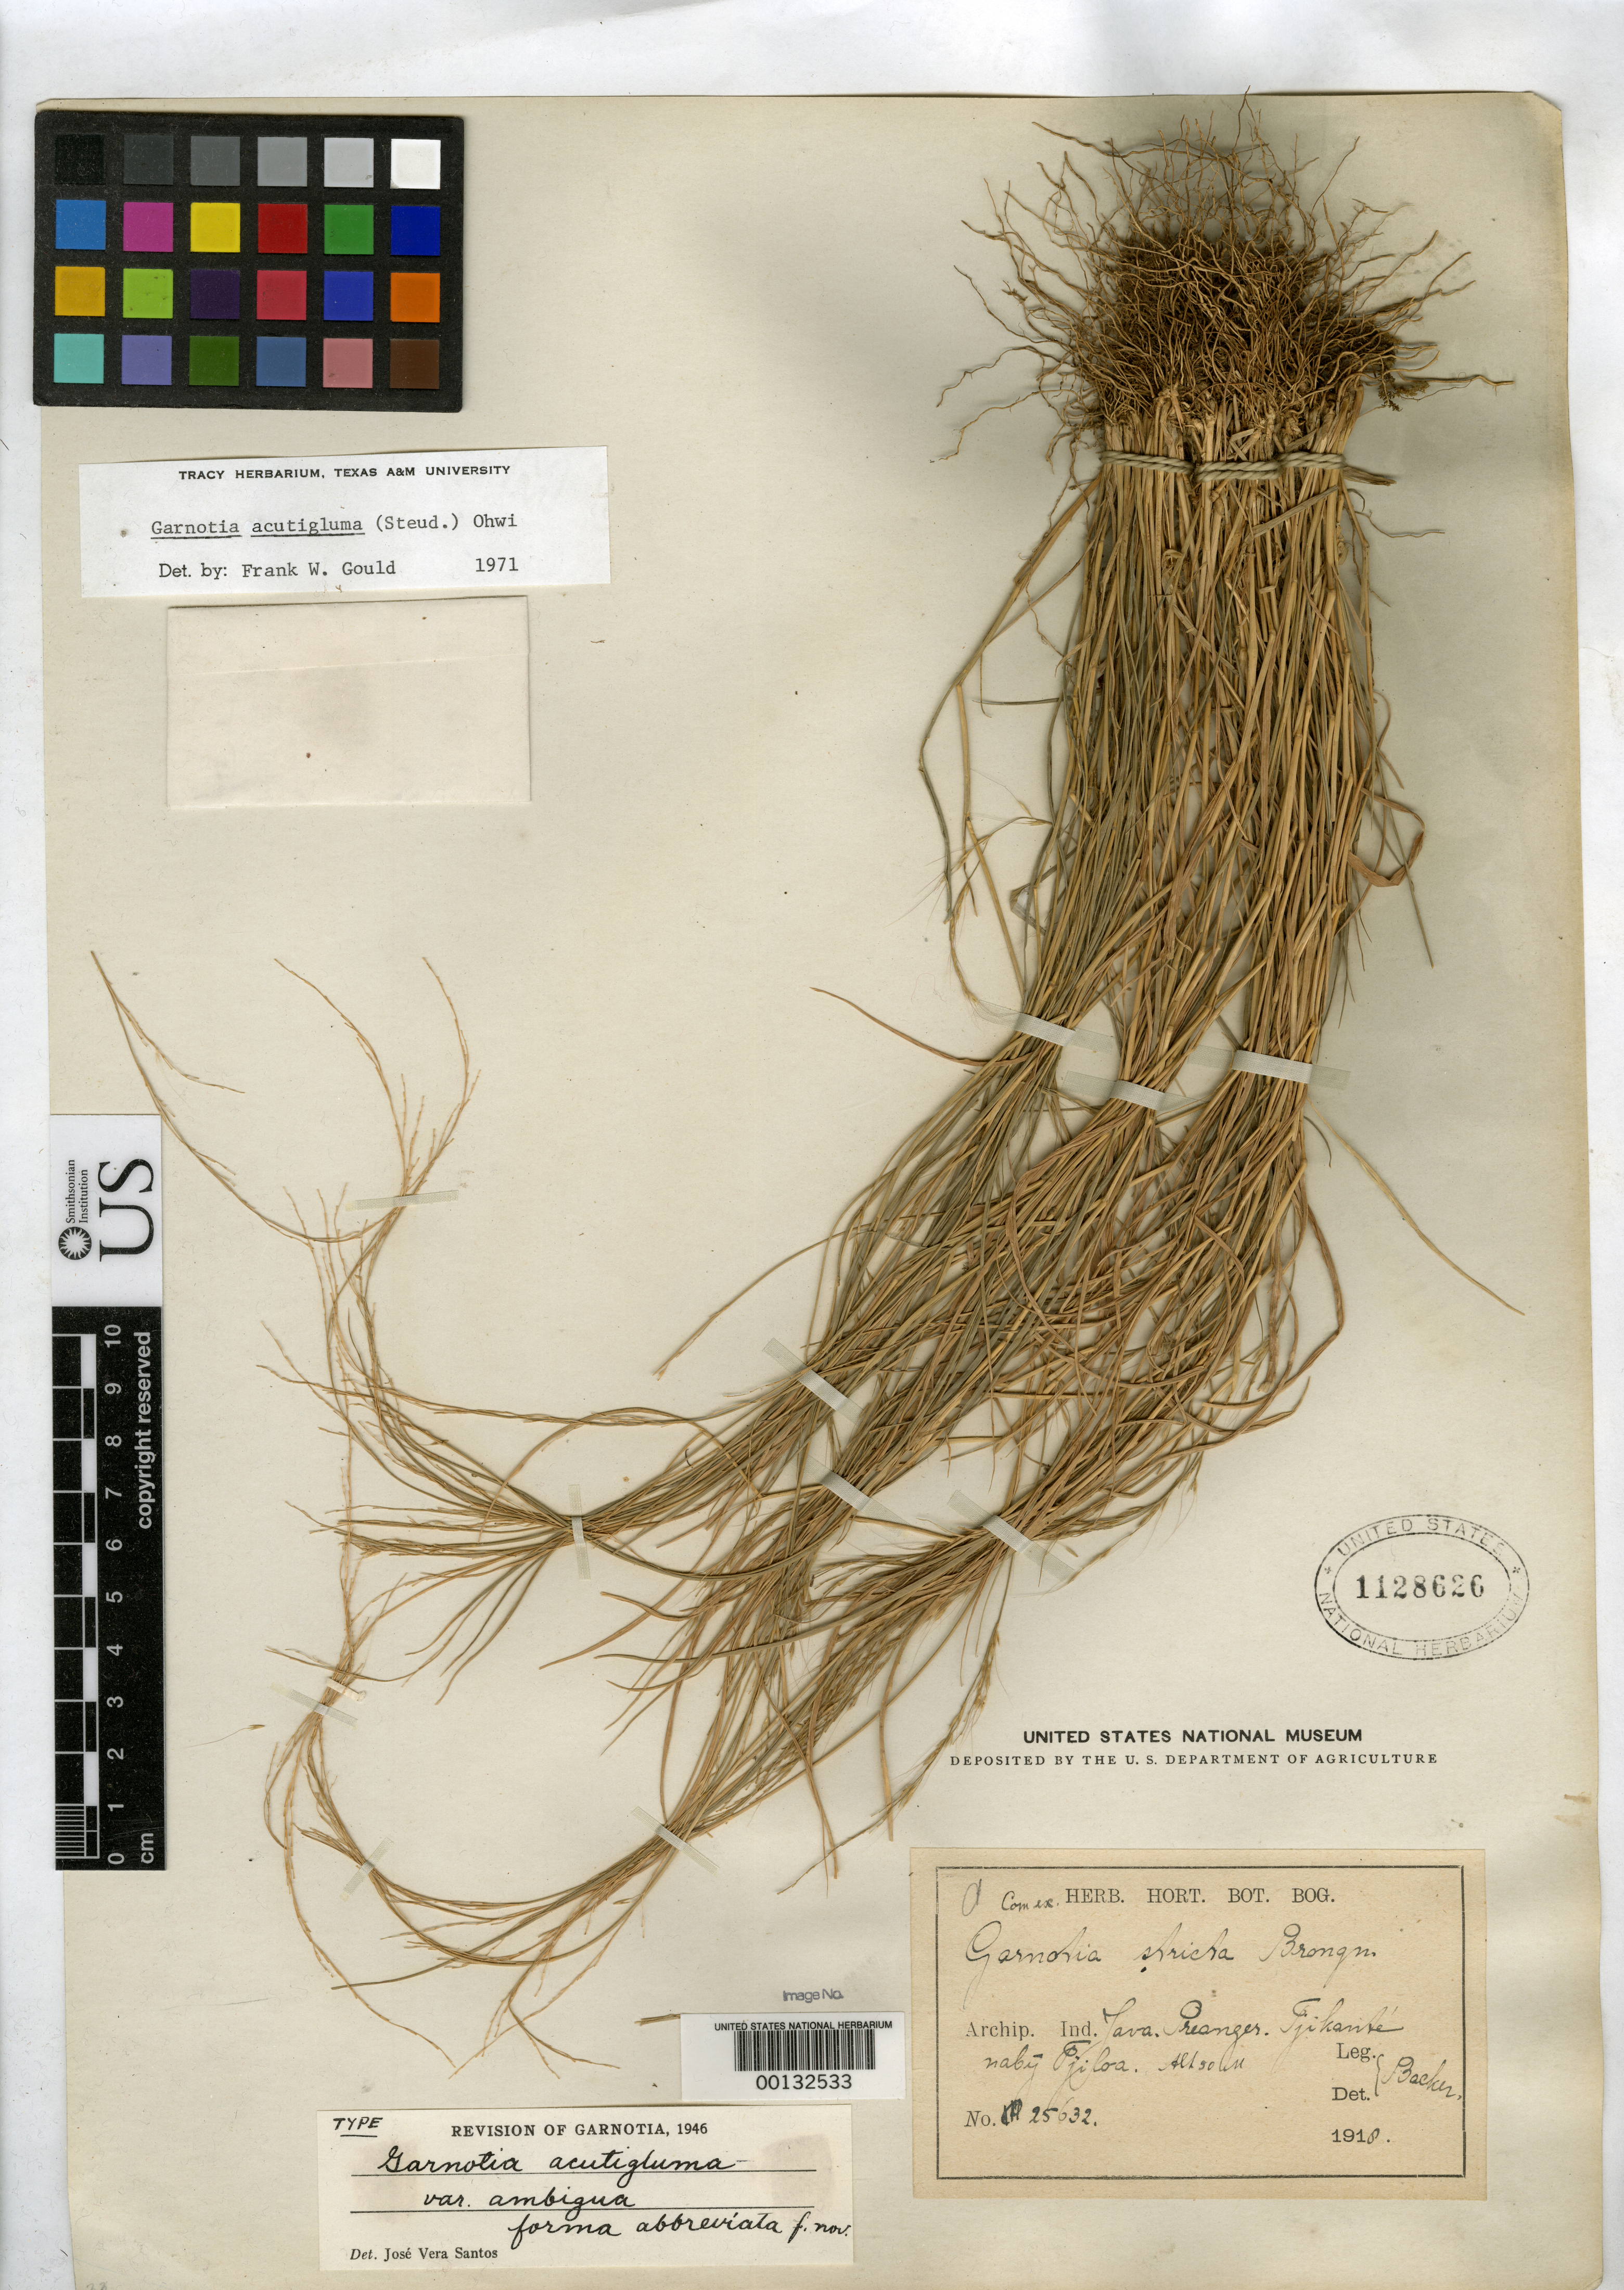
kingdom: Plantae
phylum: Tracheophyta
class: Liliopsida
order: Poales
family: Poaceae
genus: Garnotia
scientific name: Garnotia acutigluma f. abbreviata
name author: Santos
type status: Holotype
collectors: C. A. Backer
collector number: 25632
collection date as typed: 1918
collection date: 1918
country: Indonesia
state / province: Java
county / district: Jawa Barat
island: Java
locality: Preanger, at Tjikante near Tjiloa.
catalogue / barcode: US 1128626